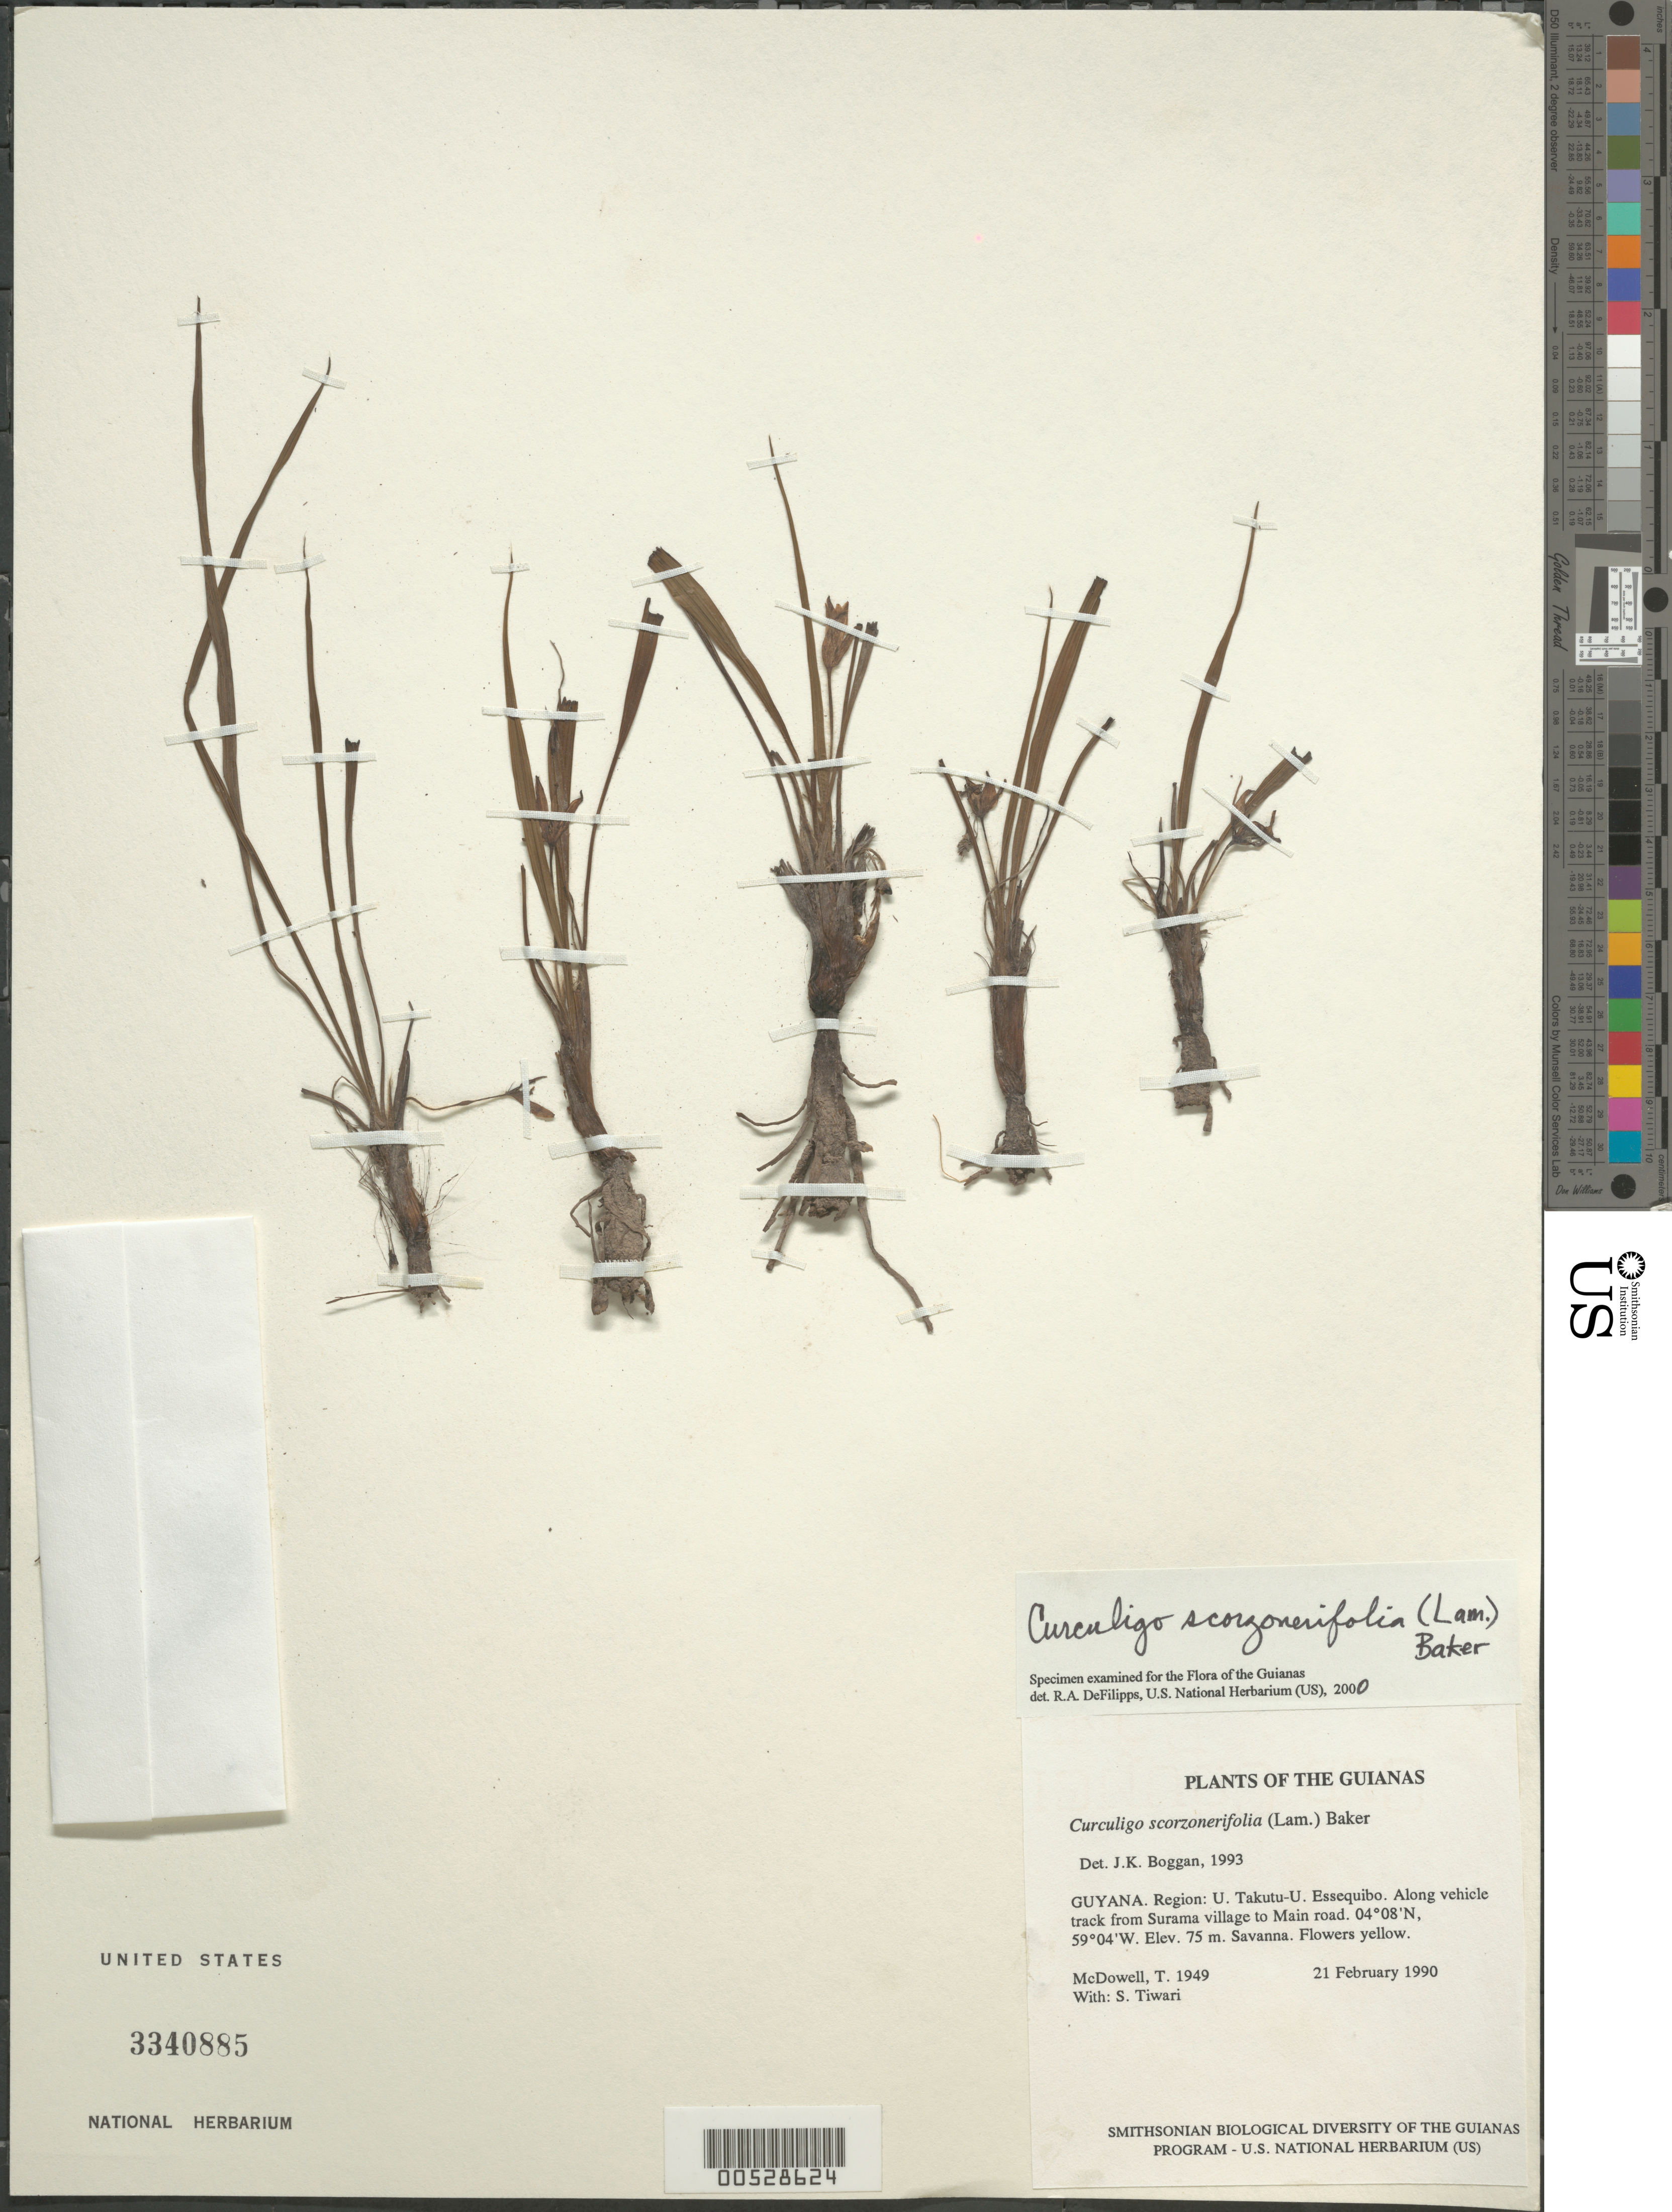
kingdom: Plantae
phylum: Tracheophyta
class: Liliopsida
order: Asparagales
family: Hypoxidaceae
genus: Curculigo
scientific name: Curculigo scorzonerifolia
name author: (Lam.) Baker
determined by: DeFilipps, R. A.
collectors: T. McDowell & S. Tiwari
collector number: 1949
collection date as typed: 21 February 1990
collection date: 1990-02-21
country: Guyana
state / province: U. Takutu-U. Essequibo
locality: Along vehicle track from Surama Village to Main road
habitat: Savanna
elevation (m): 75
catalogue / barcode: US 3340885